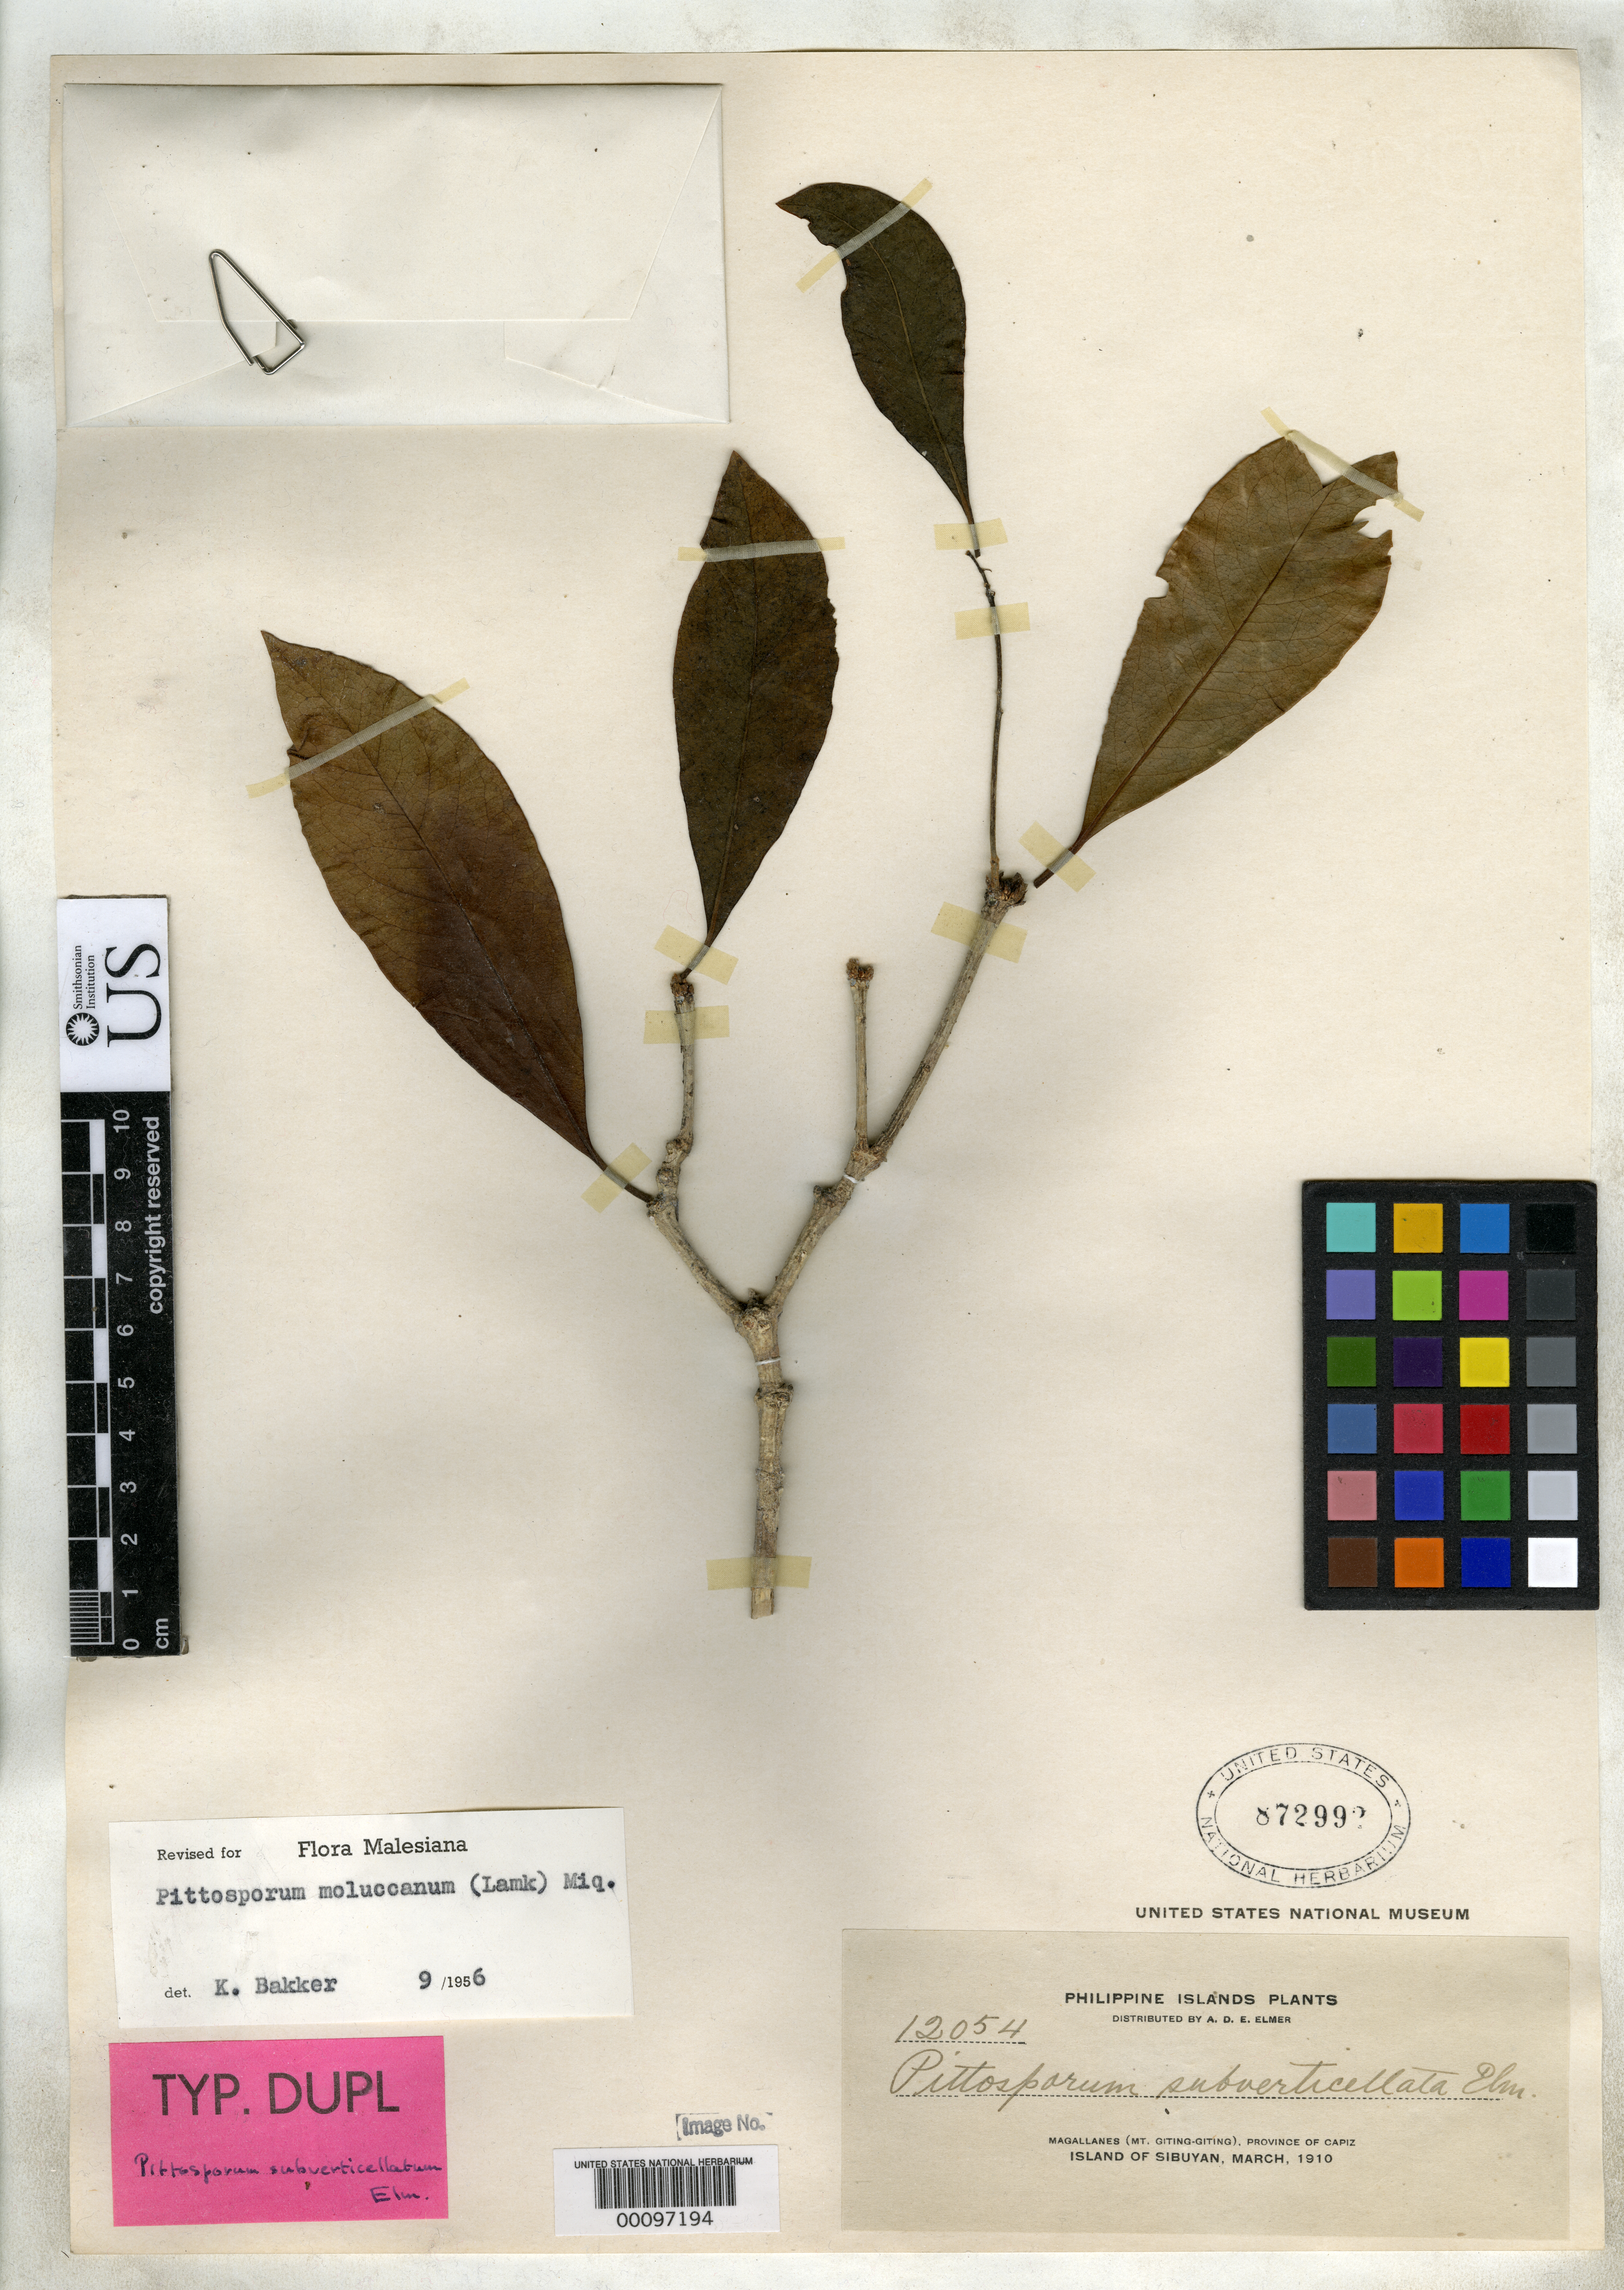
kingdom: Plantae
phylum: Tracheophyta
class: Magnoliopsida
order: Apiales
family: Pittosporaceae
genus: Pittosporum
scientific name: Pittosporum subverticellatum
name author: Elmer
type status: Isotype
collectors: A. D. E. Elmer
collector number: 12054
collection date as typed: Mar 1910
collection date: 1910-03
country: Philippines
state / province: Mimaropa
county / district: Romblon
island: Sibuyan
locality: Magallanes, Mt. Giting-Giting.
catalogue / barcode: US 872992